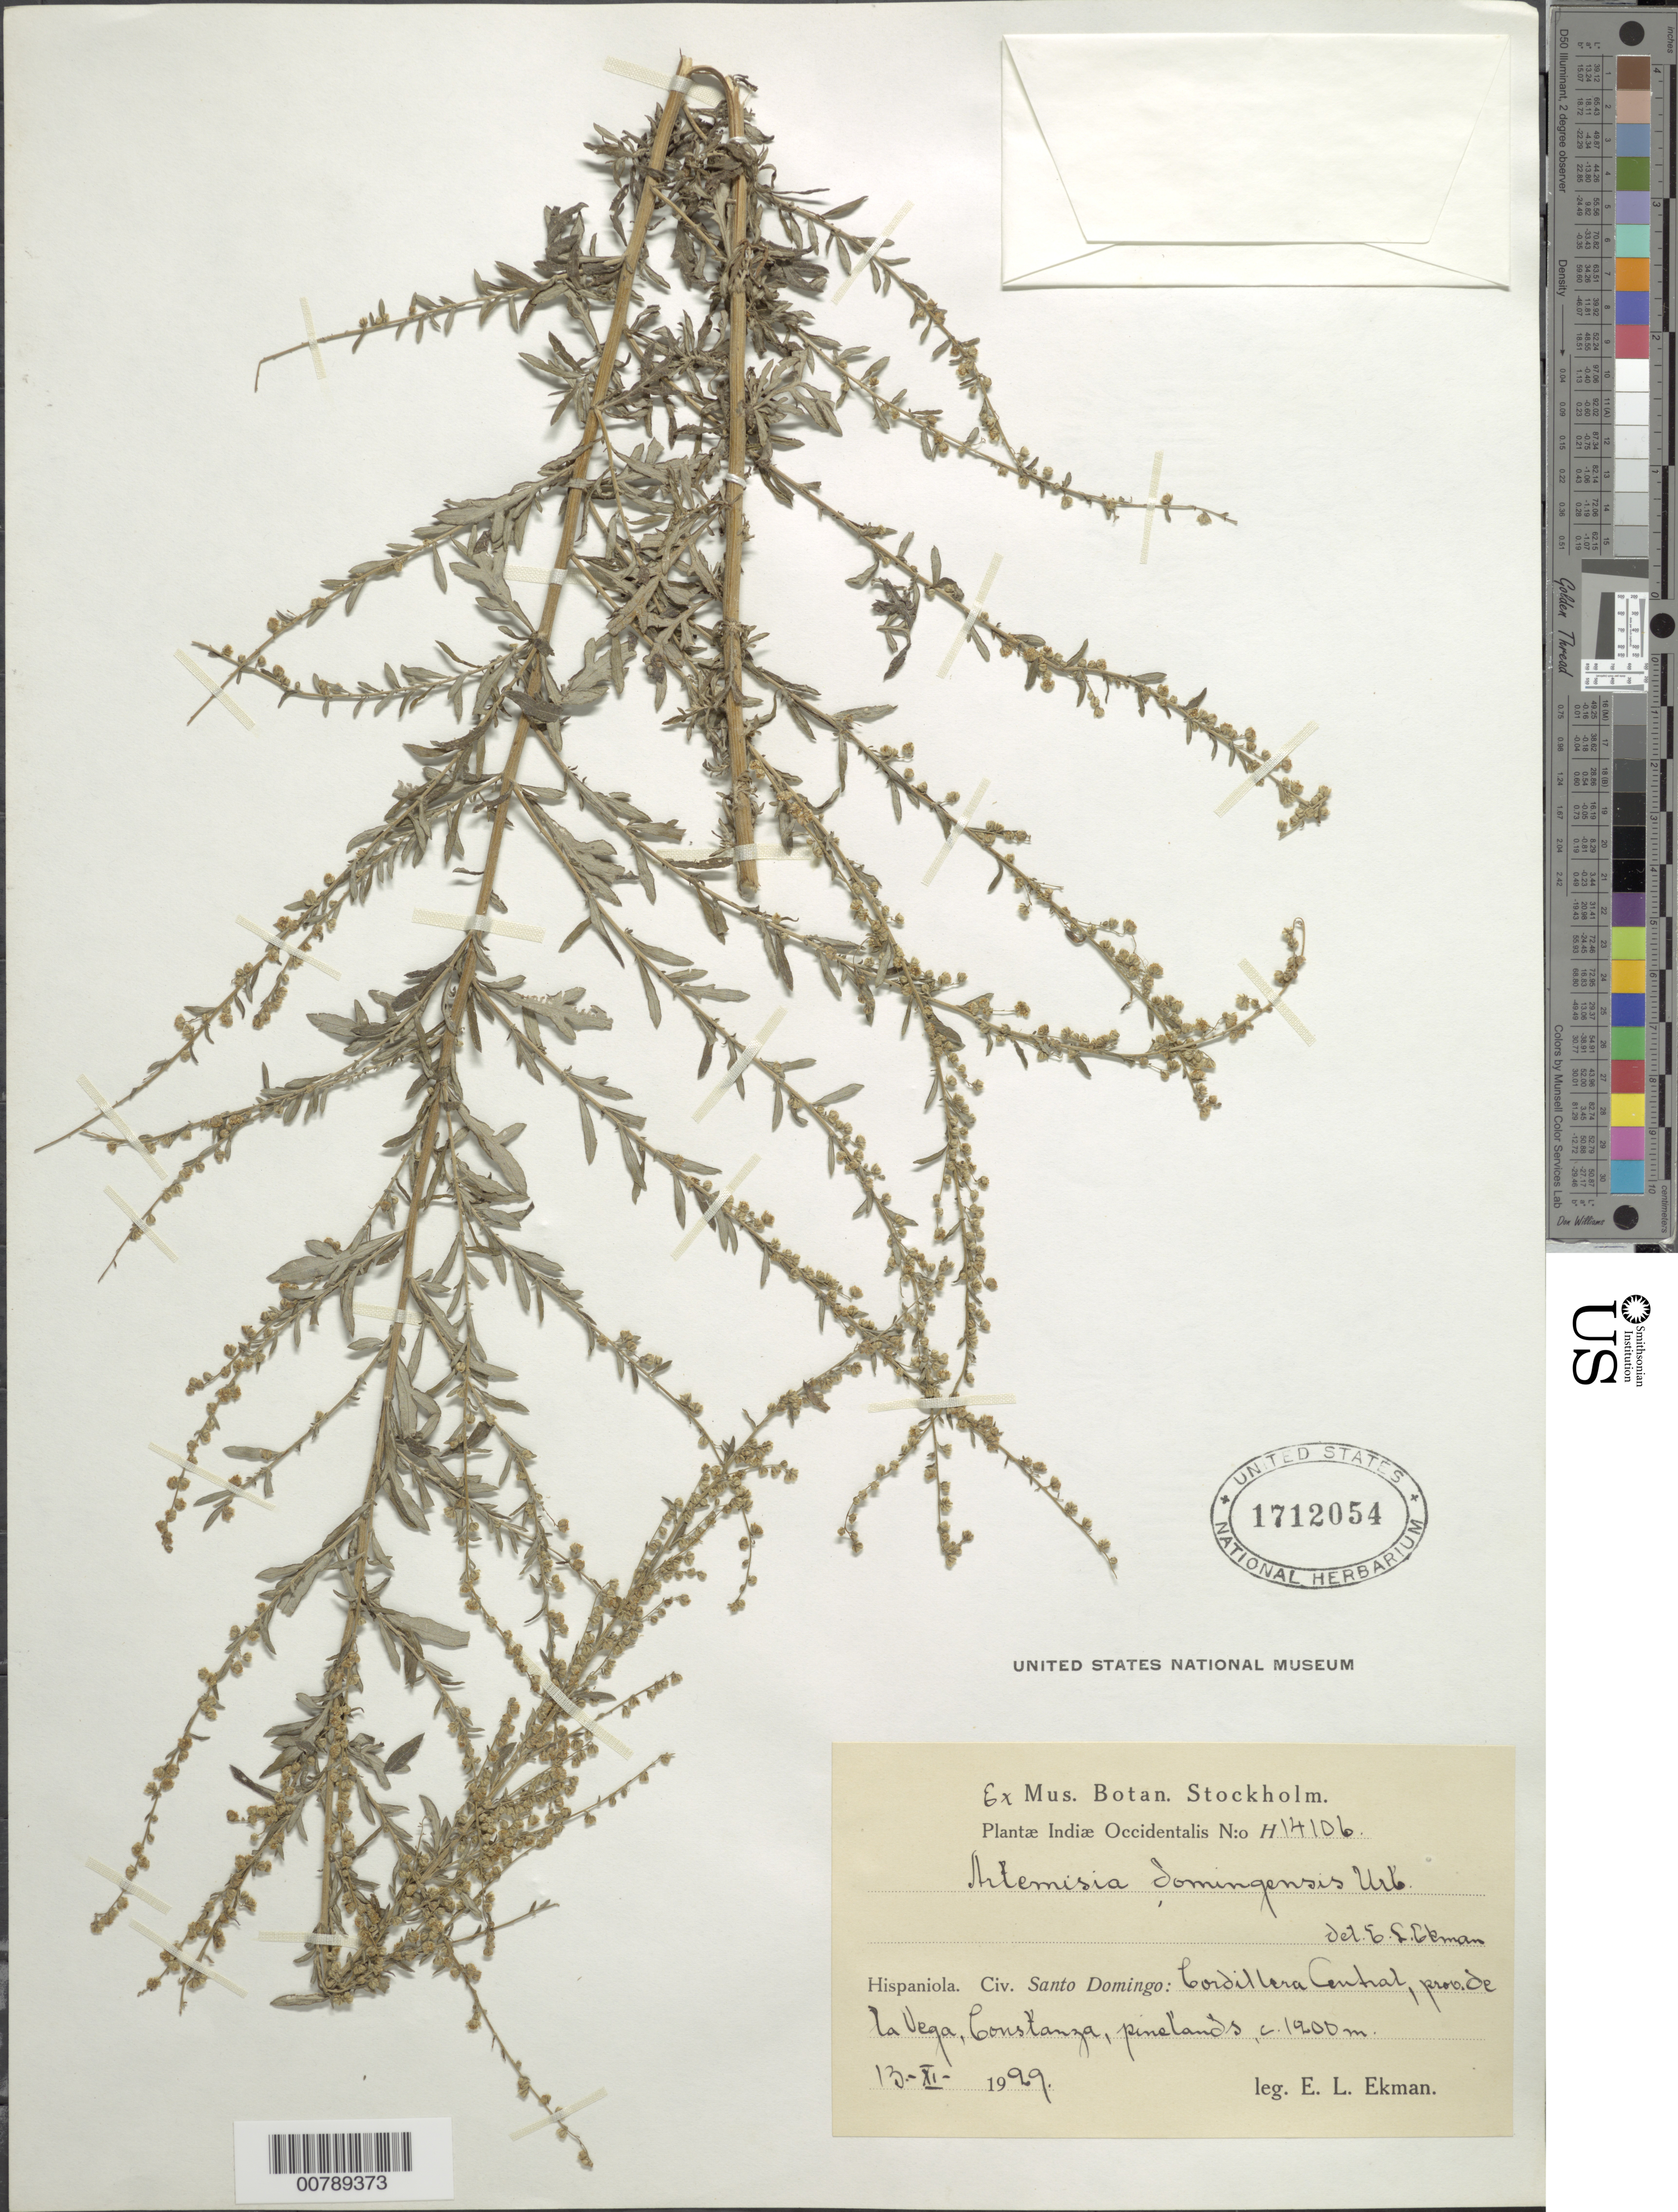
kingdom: Plantae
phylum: Tracheophyta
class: Magnoliopsida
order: Asterales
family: Asteraceae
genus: Artemisia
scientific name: Artemisia domingensis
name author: Urb.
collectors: E. L. Ekman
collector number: H 14106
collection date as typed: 13 Nov 1929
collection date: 1929-11-13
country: Dominican Republic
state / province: La Vega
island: Hispaniola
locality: Santo Domimgo: Cordillera Central, province of La Vega, Constanza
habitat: Pineland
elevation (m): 1200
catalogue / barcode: US 1712054